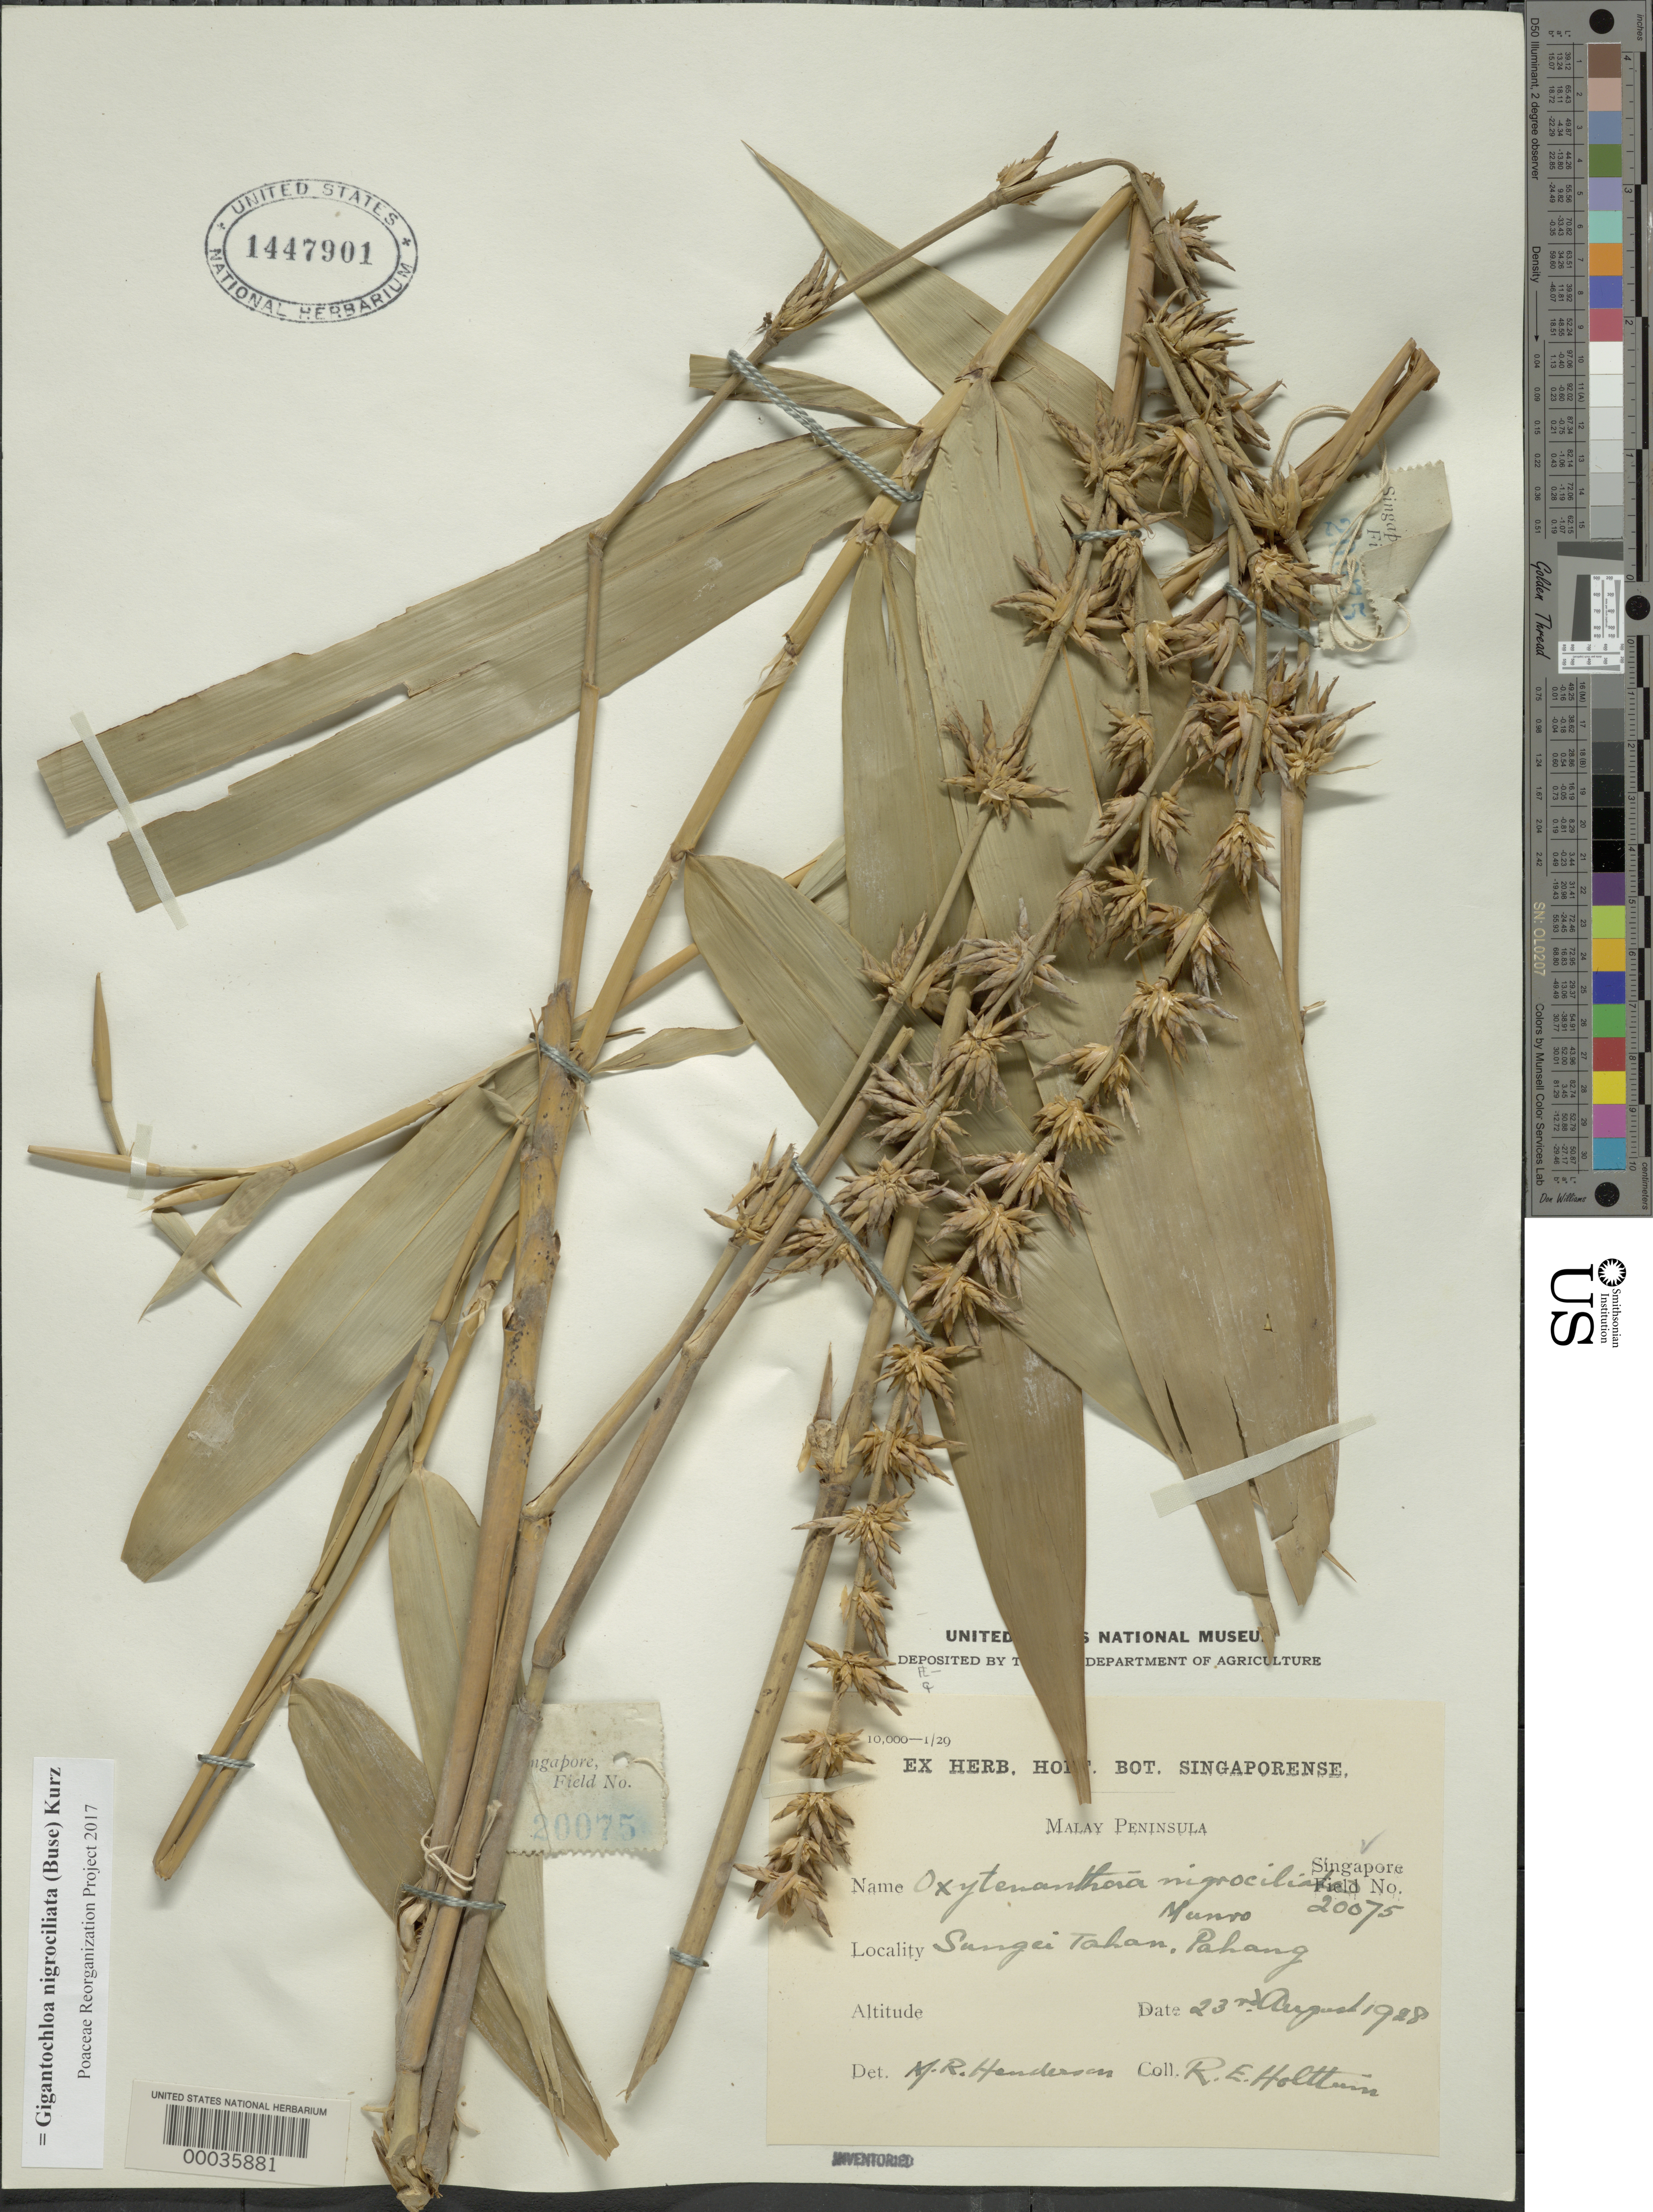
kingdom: Plantae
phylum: Tracheophyta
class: Liliopsida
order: Poales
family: Poaceae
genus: Gigantochloa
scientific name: Gigantochloa nigrociliata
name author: (Büse) Kurz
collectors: R. E. Holttum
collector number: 20075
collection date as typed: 20 Aug 1928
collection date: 1928-08-20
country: Malaysia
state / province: Pahang / Sarawak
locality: Sungai takan, pahang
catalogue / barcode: US 1447901